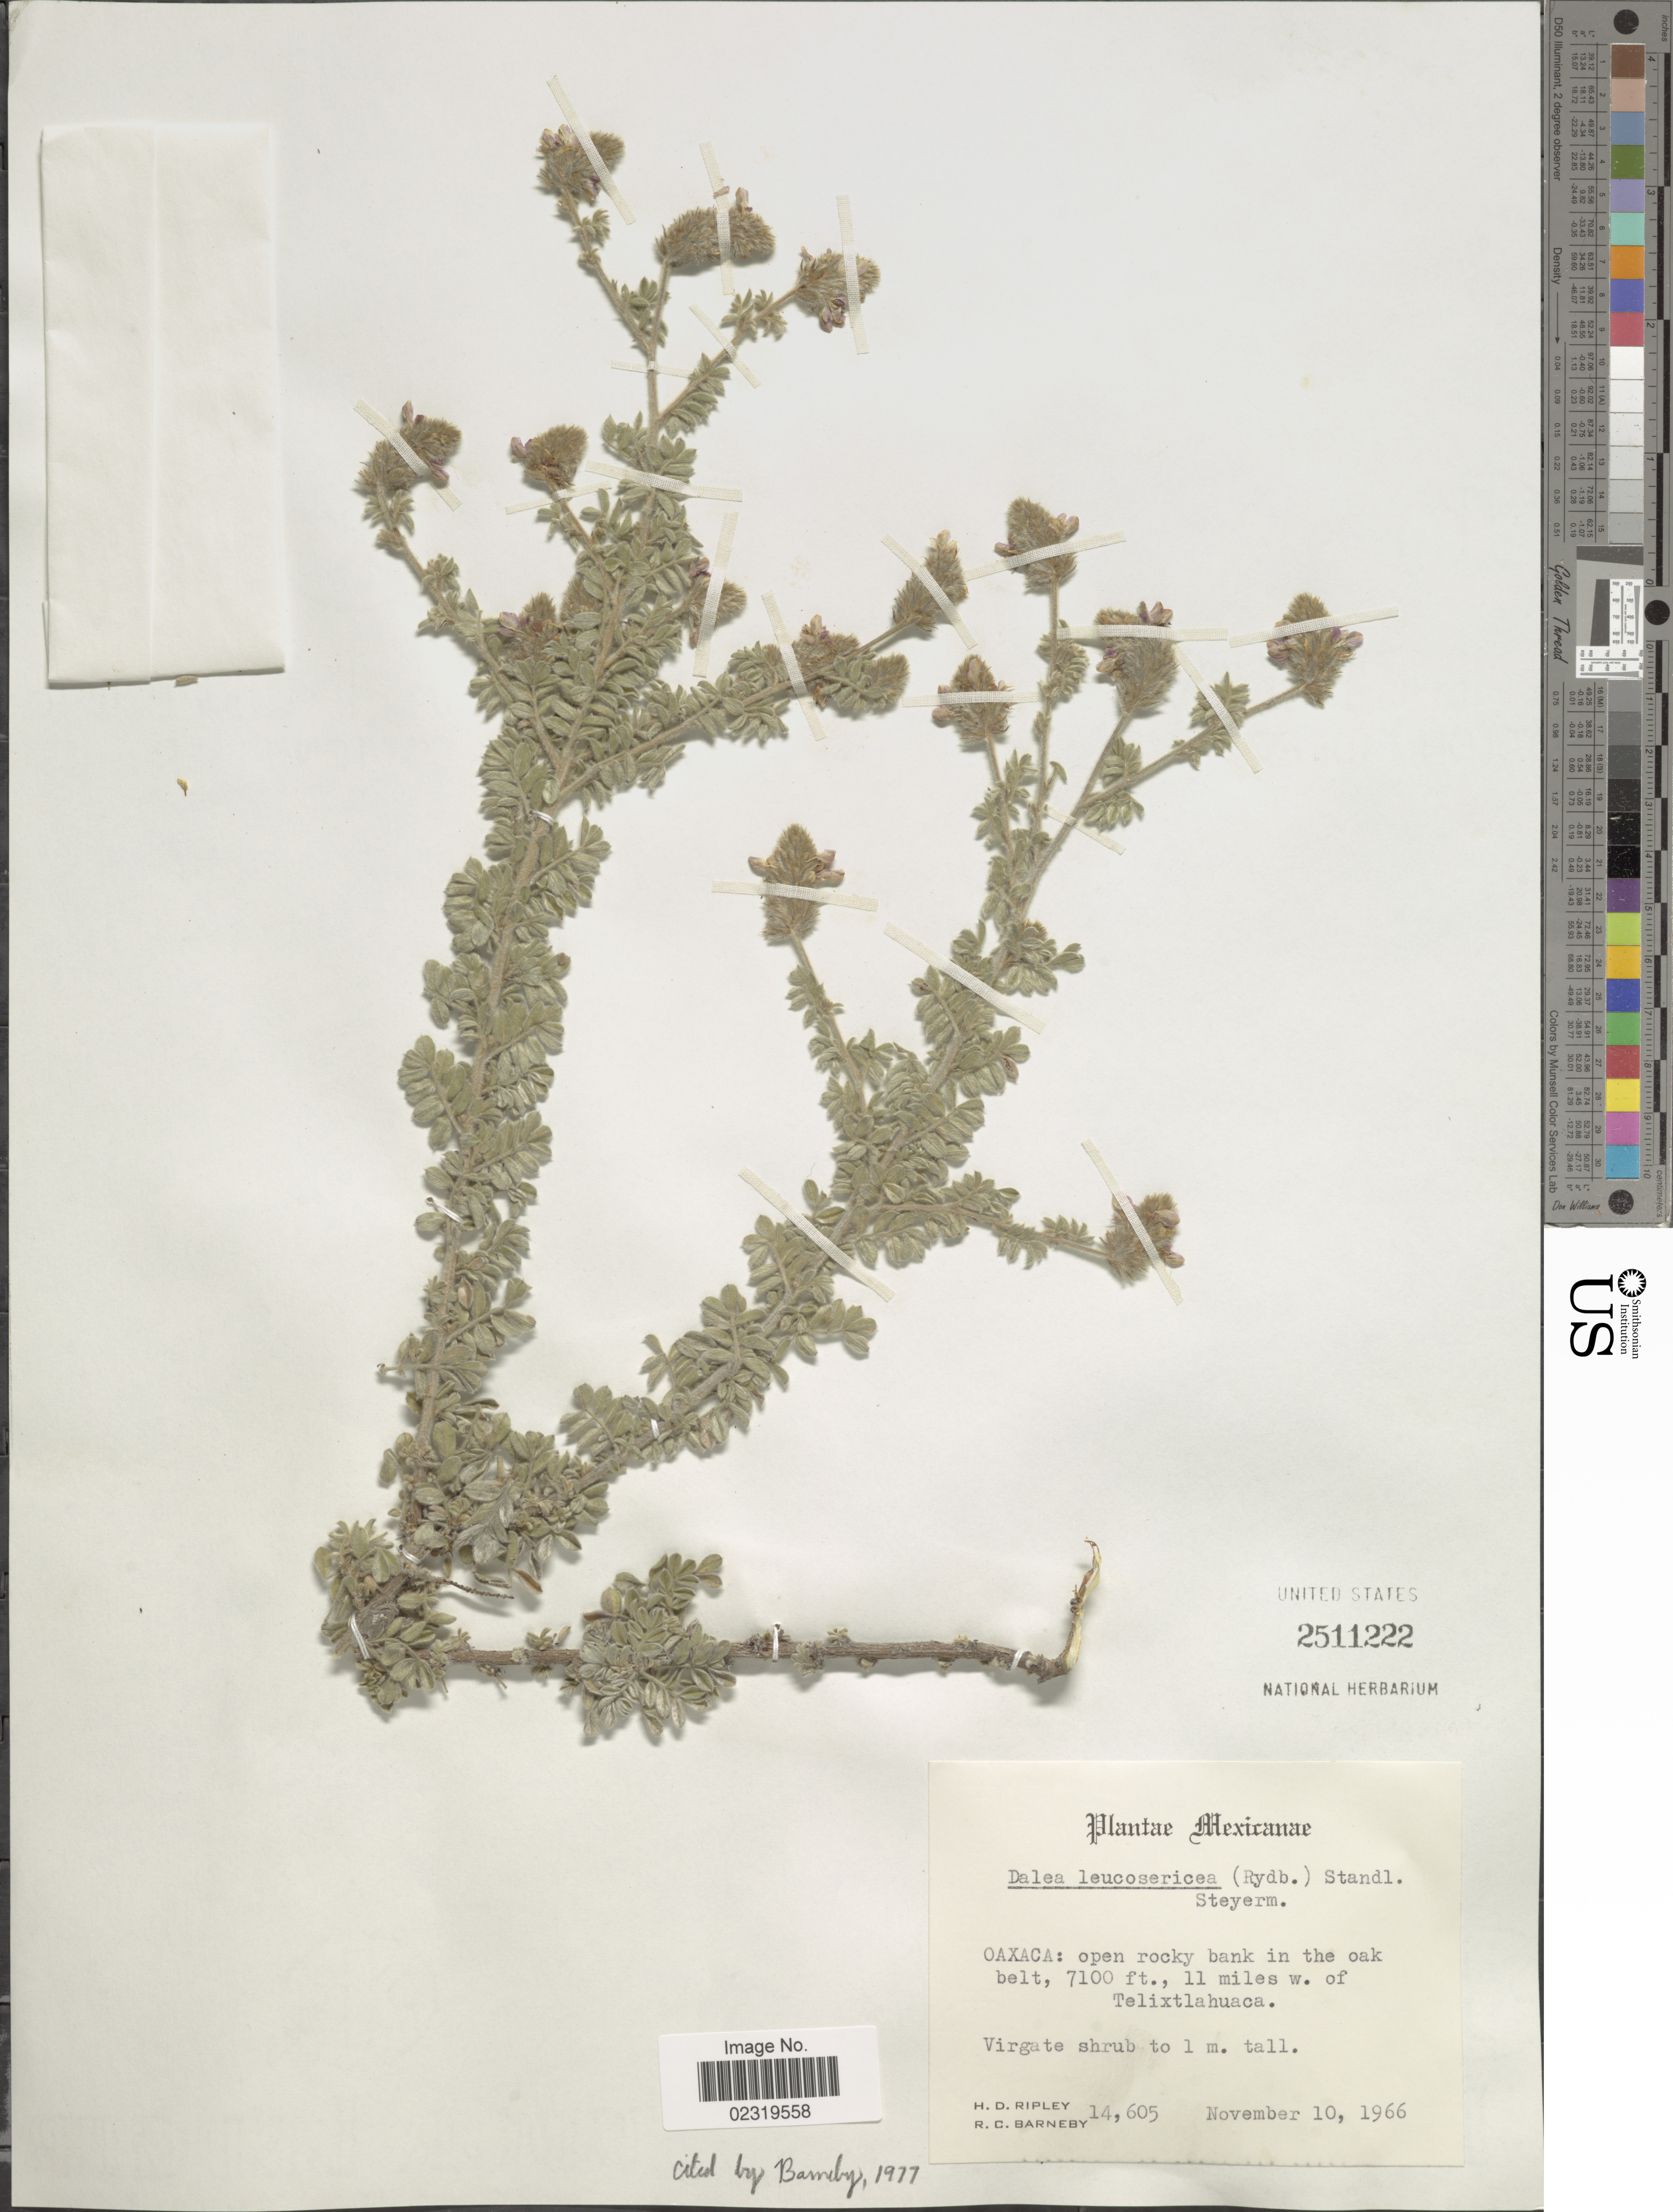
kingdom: Plantae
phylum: Tracheophyta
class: Magnoliopsida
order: Fabales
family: Fabaceae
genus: Dalea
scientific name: Dalea leucosericea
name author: (Rydb.) Standl. & Steyerm.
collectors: H. Ripley & R. C. Barneby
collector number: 14605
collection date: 1966-11-10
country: Mexico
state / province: Oaxaca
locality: Open rocky bank in the oak belt., 11 miles w. of Telixtlahuaca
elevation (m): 2164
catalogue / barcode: US 2511222